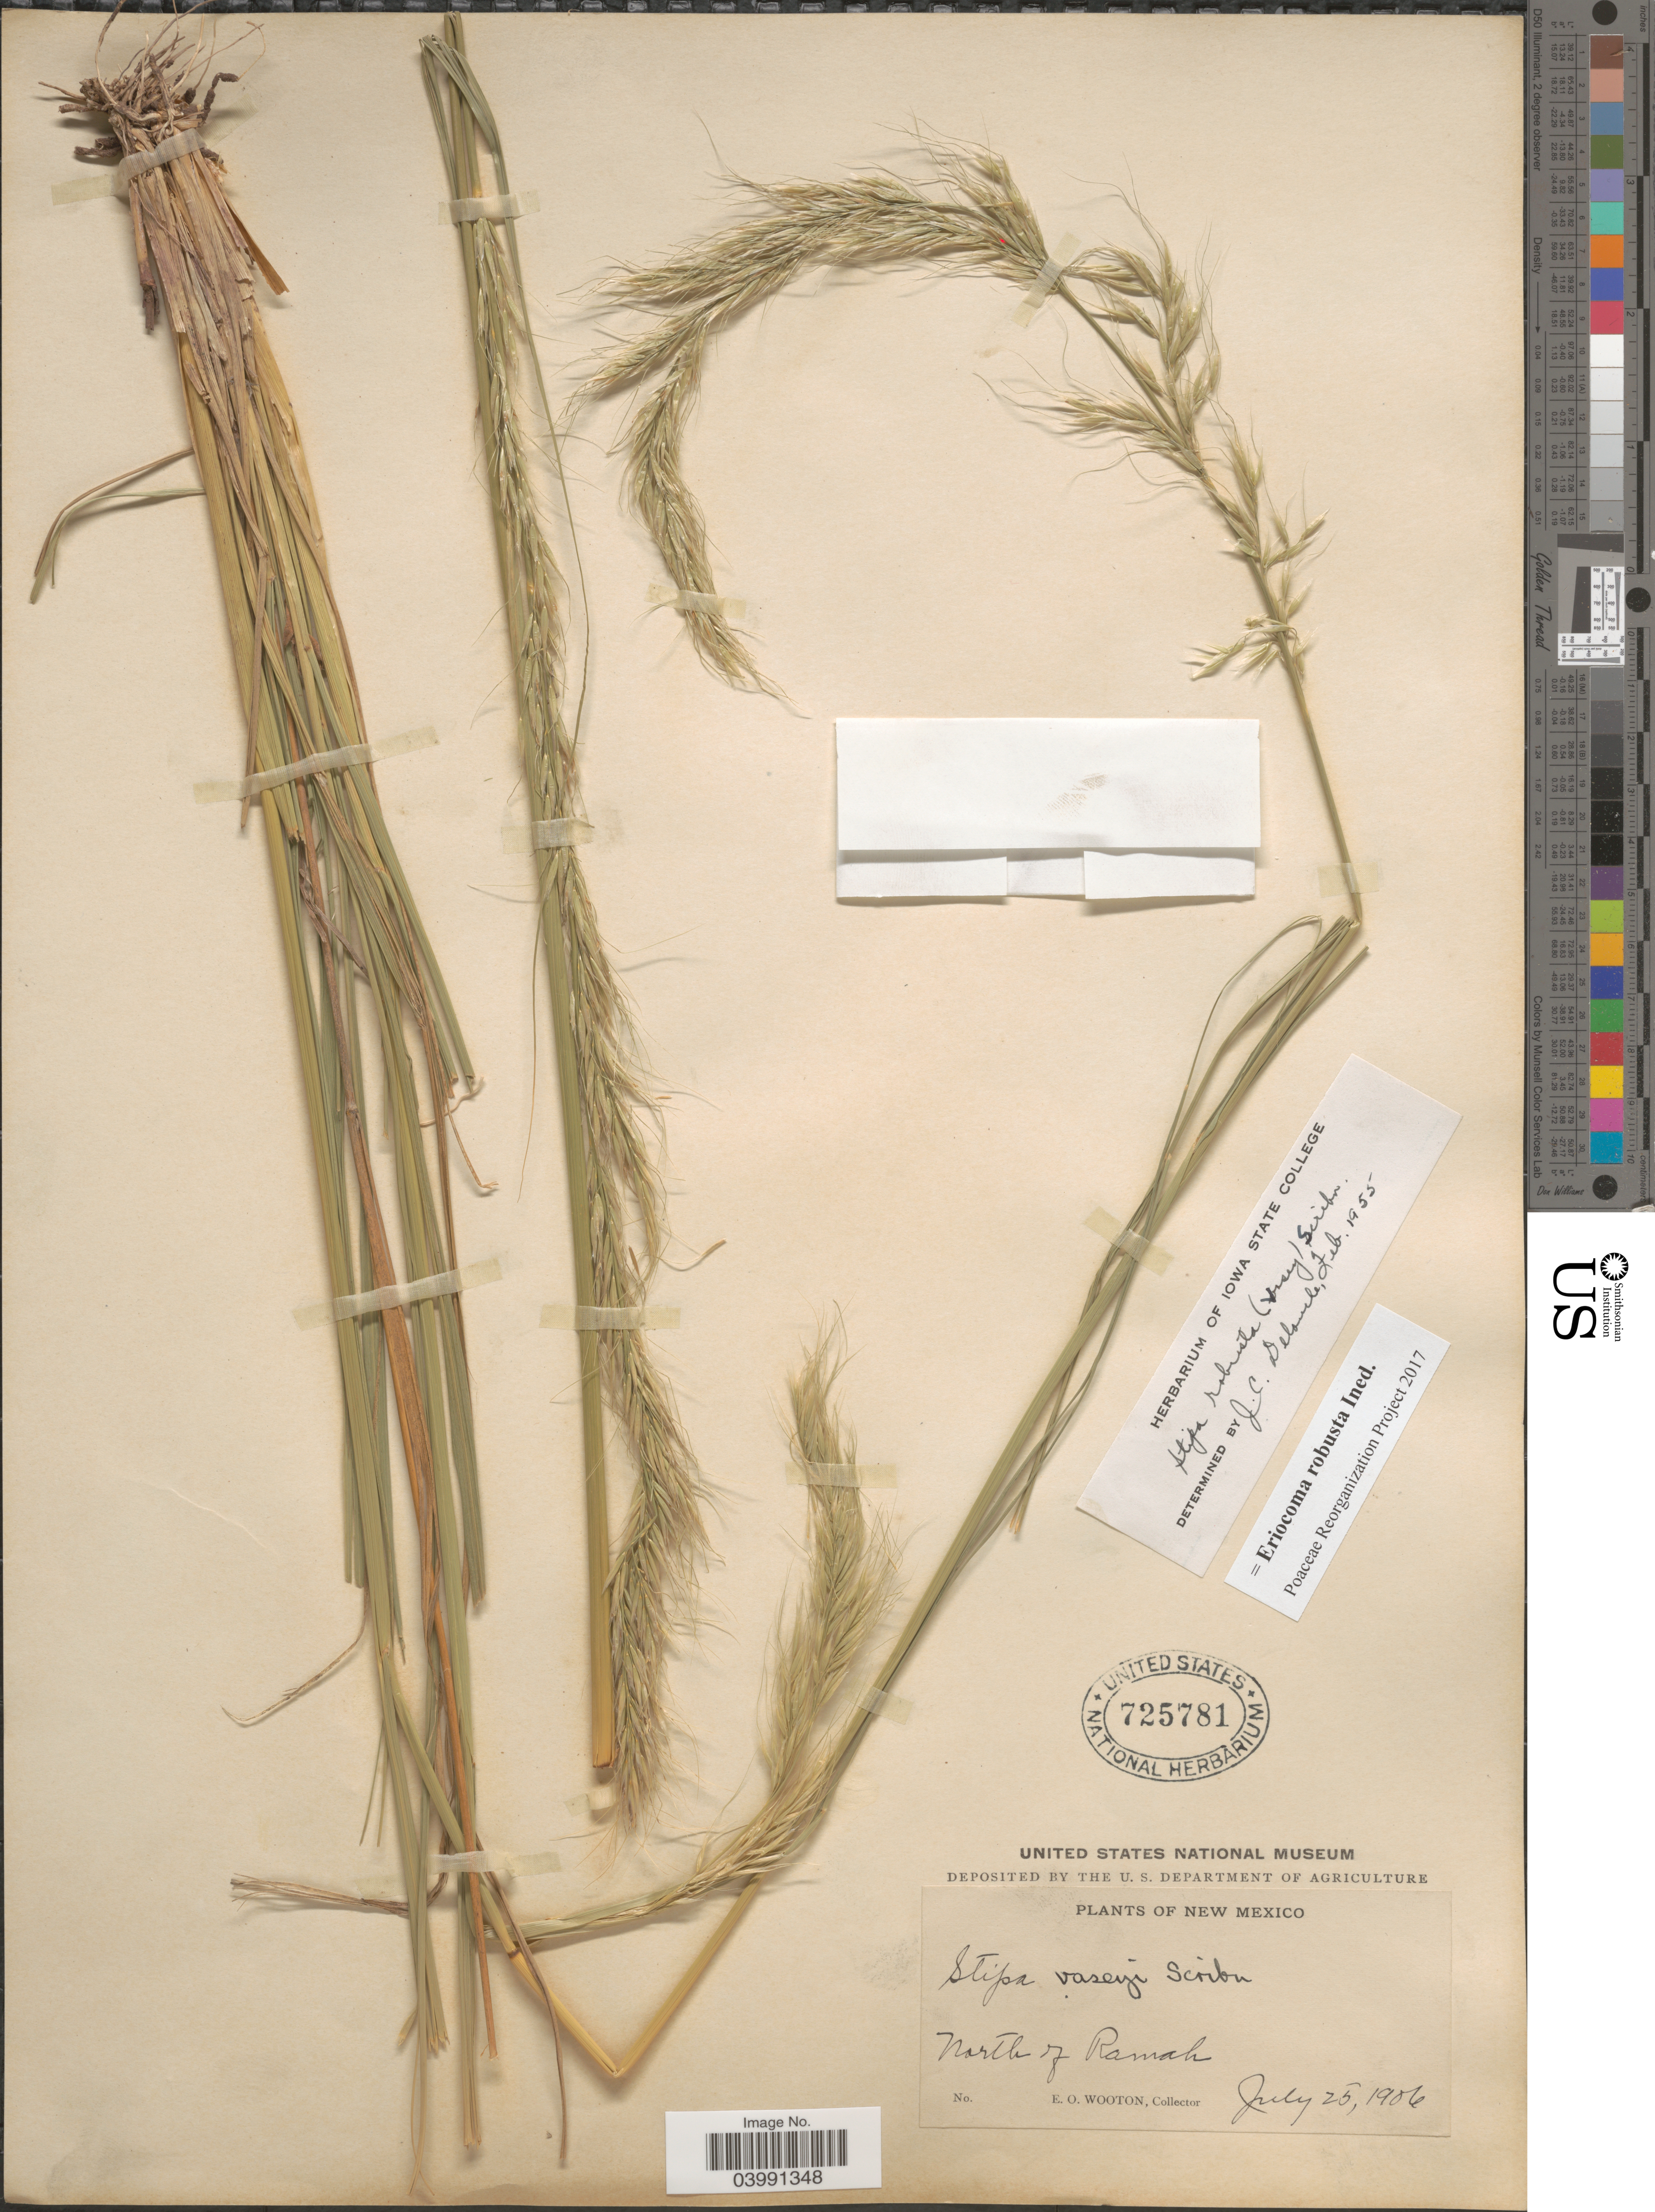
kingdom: Plantae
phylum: Tracheophyta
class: Liliopsida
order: Poales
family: Poaceae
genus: Eriocoma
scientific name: Eriocoma robusta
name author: (Vasey) Romasch.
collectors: E. O. Wooton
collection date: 1906-07-25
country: United States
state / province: New Mexico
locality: North of Ramah.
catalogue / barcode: US 725781